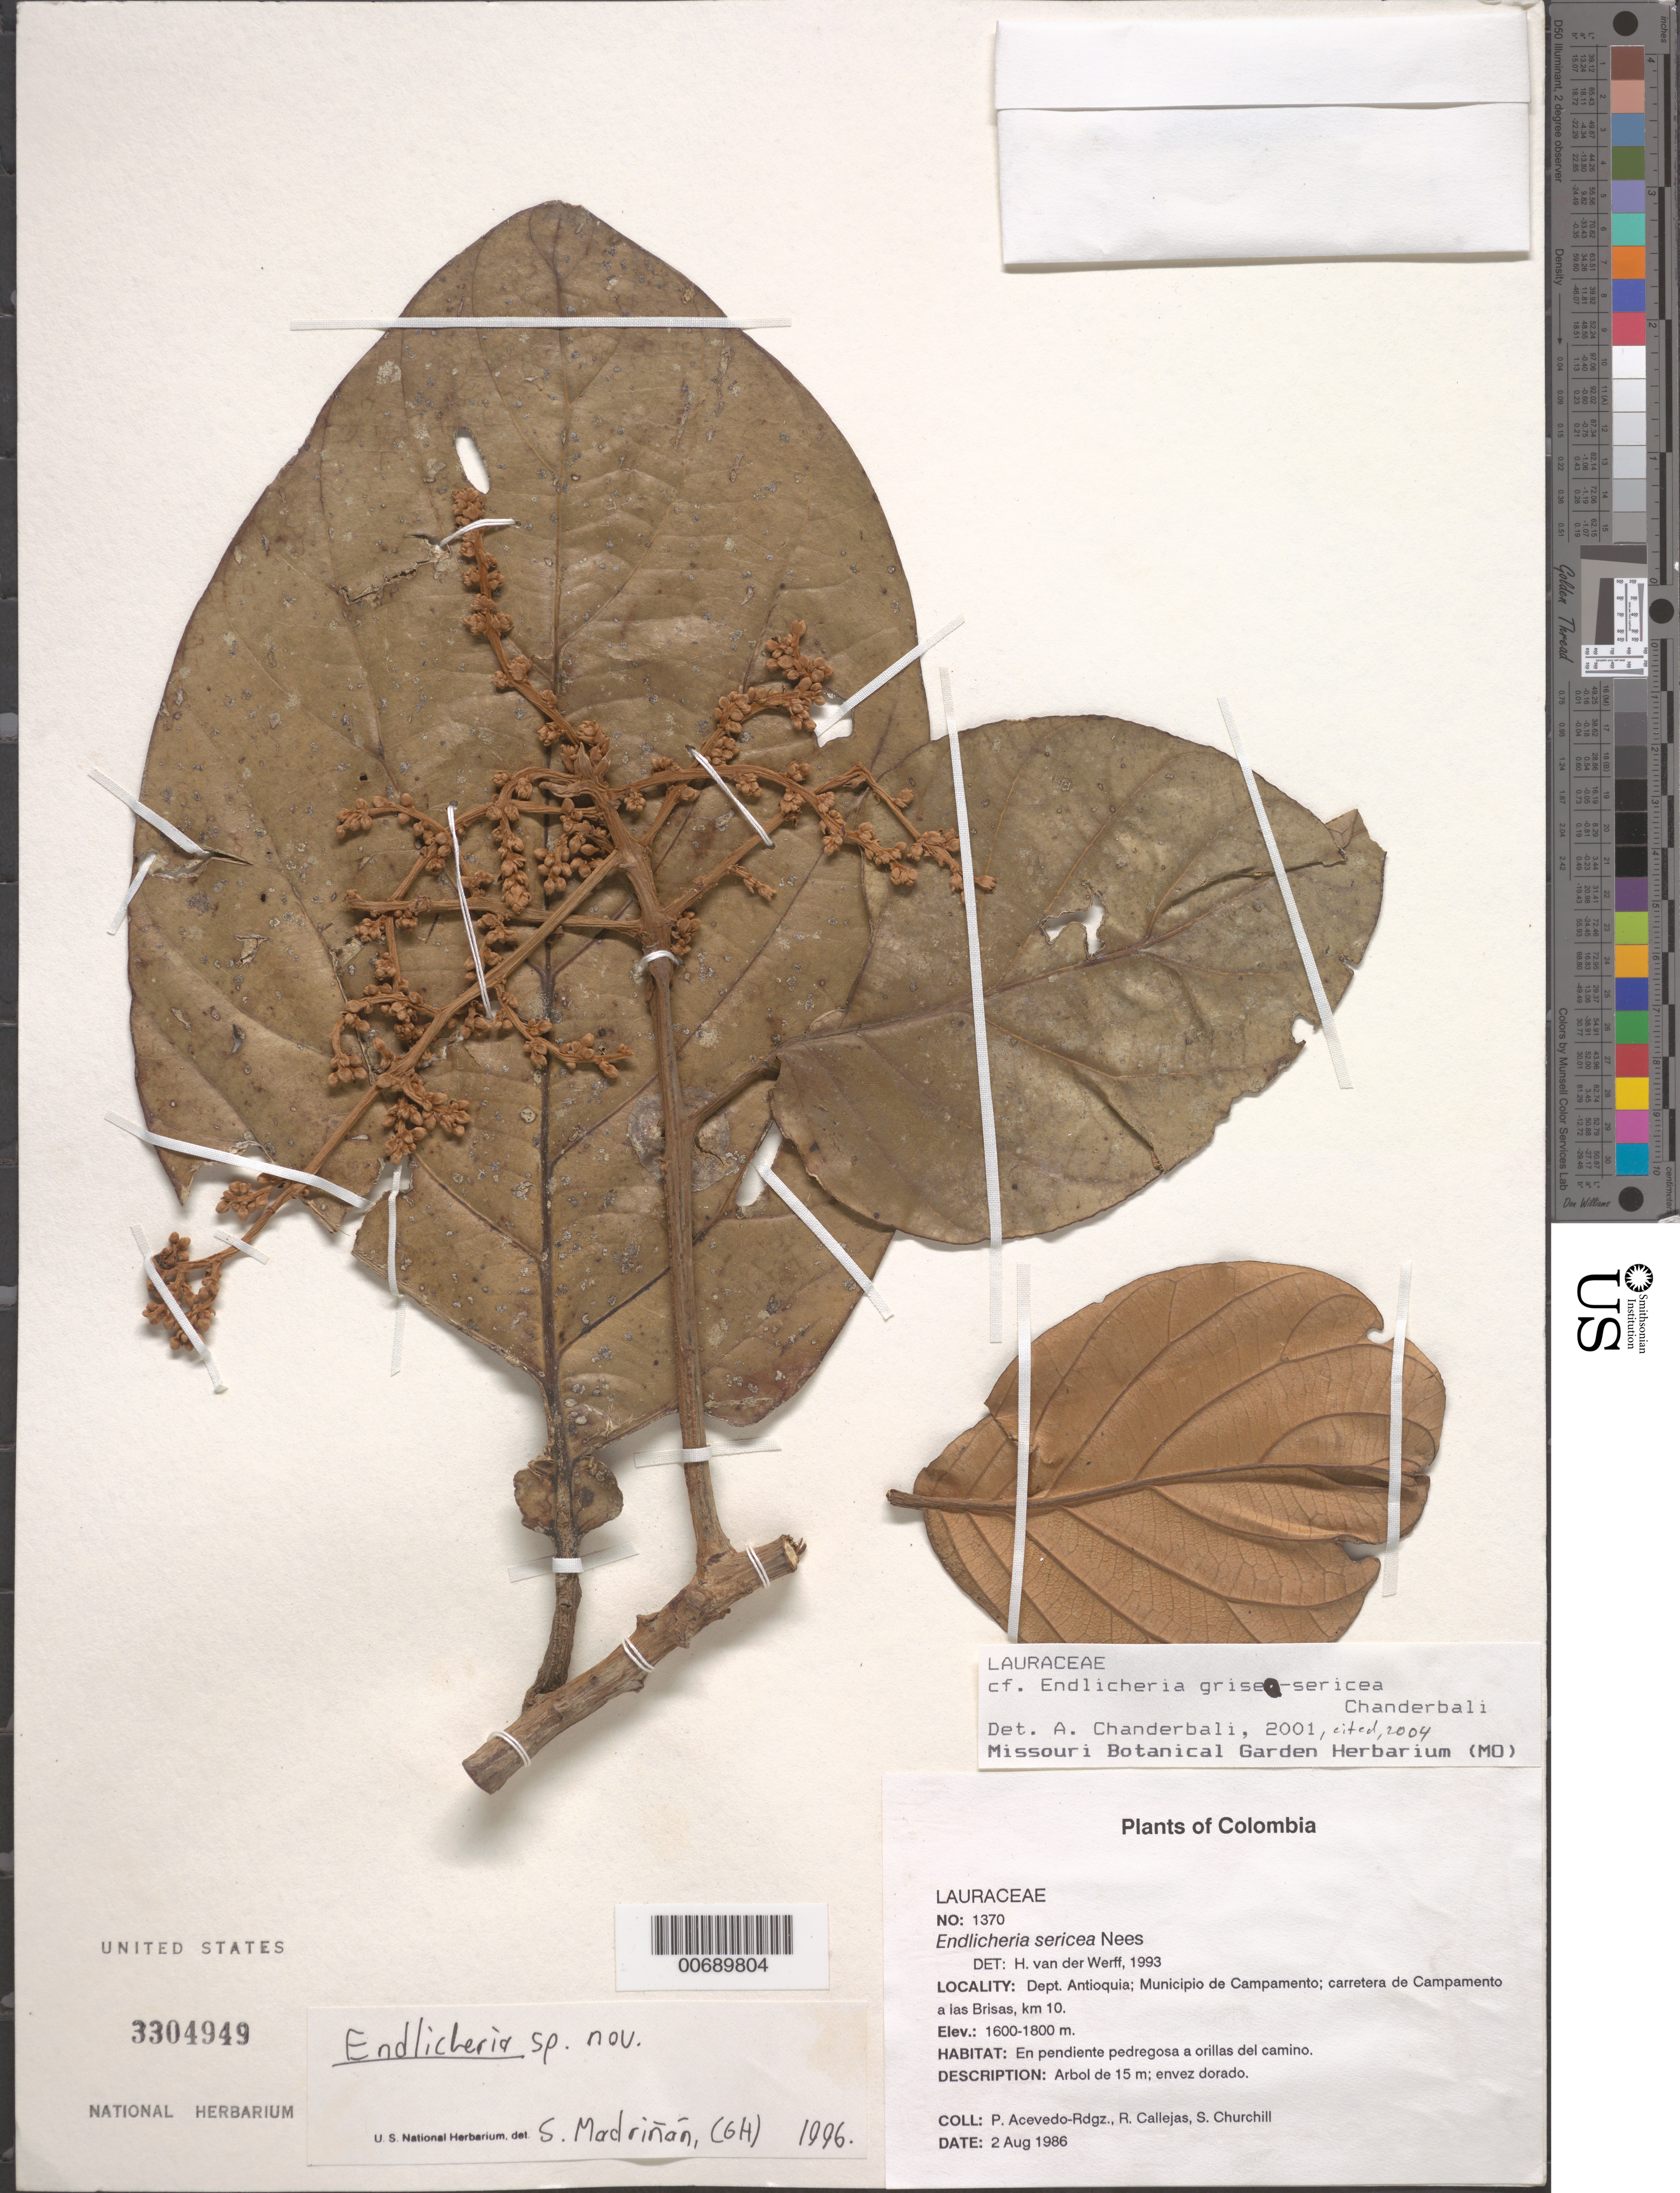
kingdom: Plantae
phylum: Tracheophyta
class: Magnoliopsida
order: Laurales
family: Lauraceae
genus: Endlicheria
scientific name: Endlicheria griseo-sericea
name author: Chanderb.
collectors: P. Acevedo-Rodr., R. Callejas & S. Churchill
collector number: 1370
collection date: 1986-08-02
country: Colombia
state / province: Antioquia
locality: Dept. Antioquia; Municipio de Campamento; carretera de Campamento a las Brisas, km 10.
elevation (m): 1600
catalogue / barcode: US 3304949